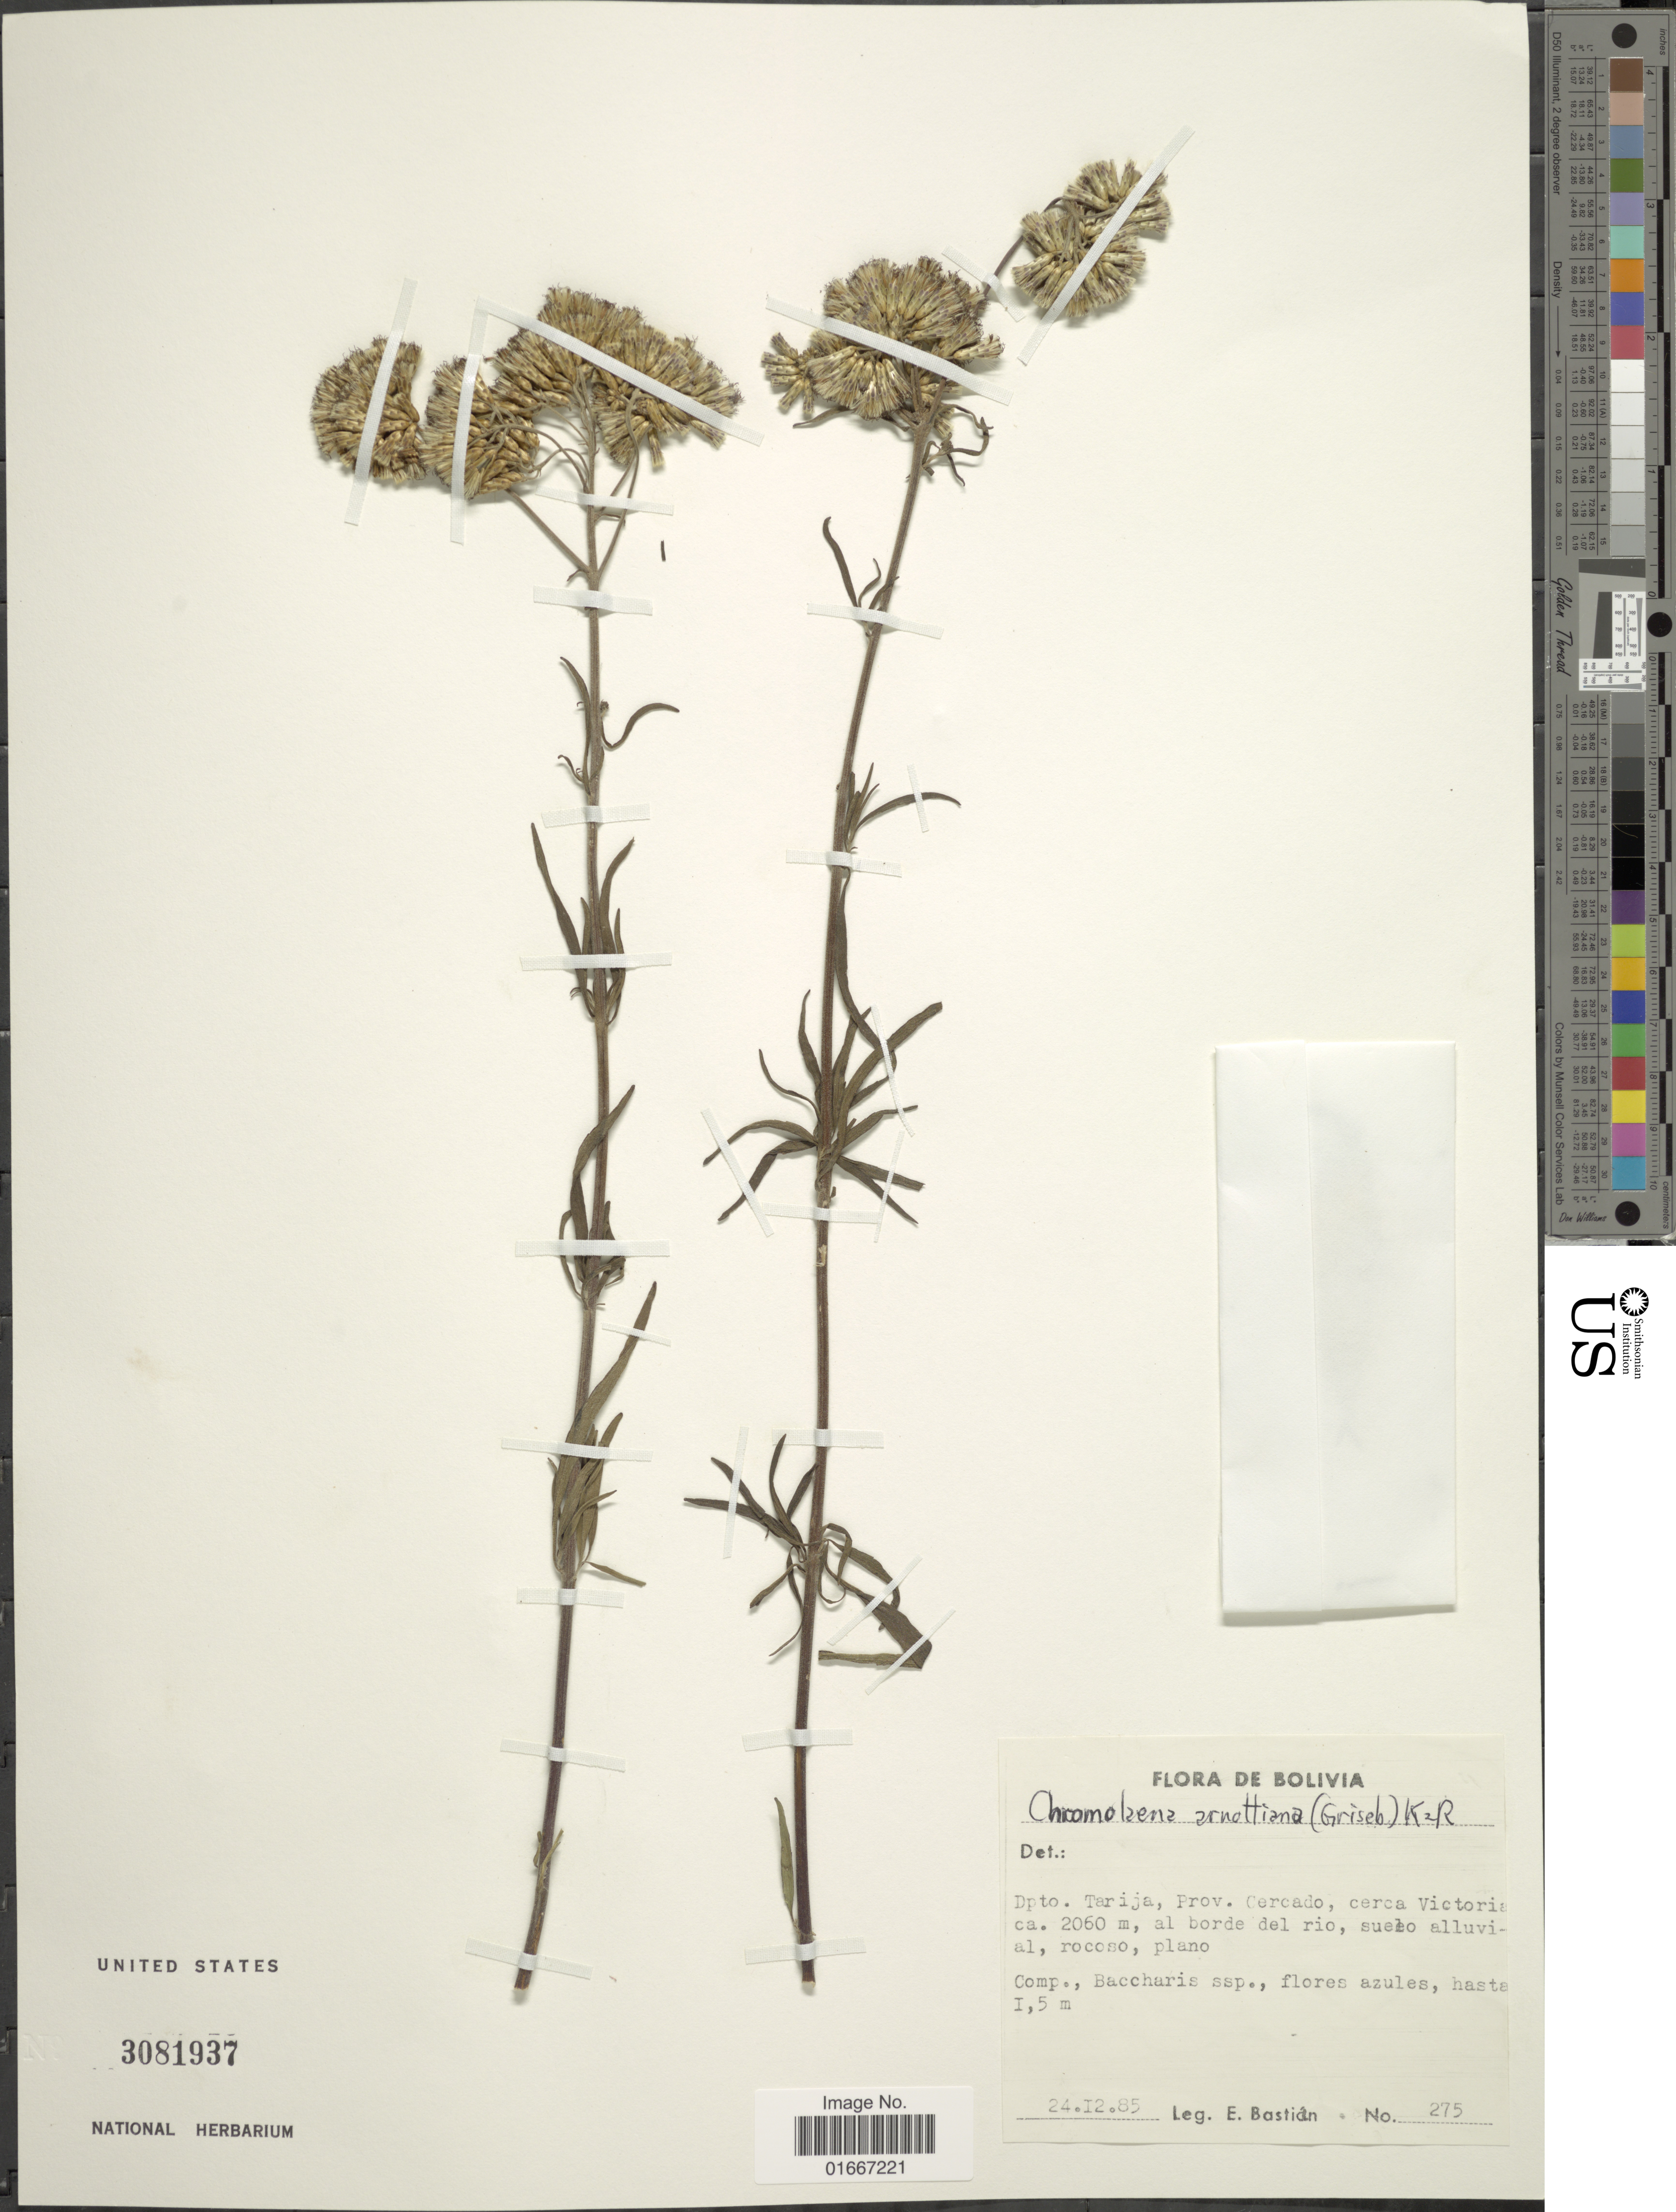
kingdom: Plantae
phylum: Tracheophyta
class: Magnoliopsida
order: Asterales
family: Asteraceae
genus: Chromolaena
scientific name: Chromolaena arnottiana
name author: (Griseb.) R.M. King & H. Rob.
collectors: E. Bastian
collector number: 275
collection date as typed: Transcribed d/m/y: 24/12/85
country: Bolivia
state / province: Tarija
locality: Prov. Cercado, cerca Victoria ca. 2060m, al borde del rio, suelo aluvial, rocoso, plano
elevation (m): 2060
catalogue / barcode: US 3081937